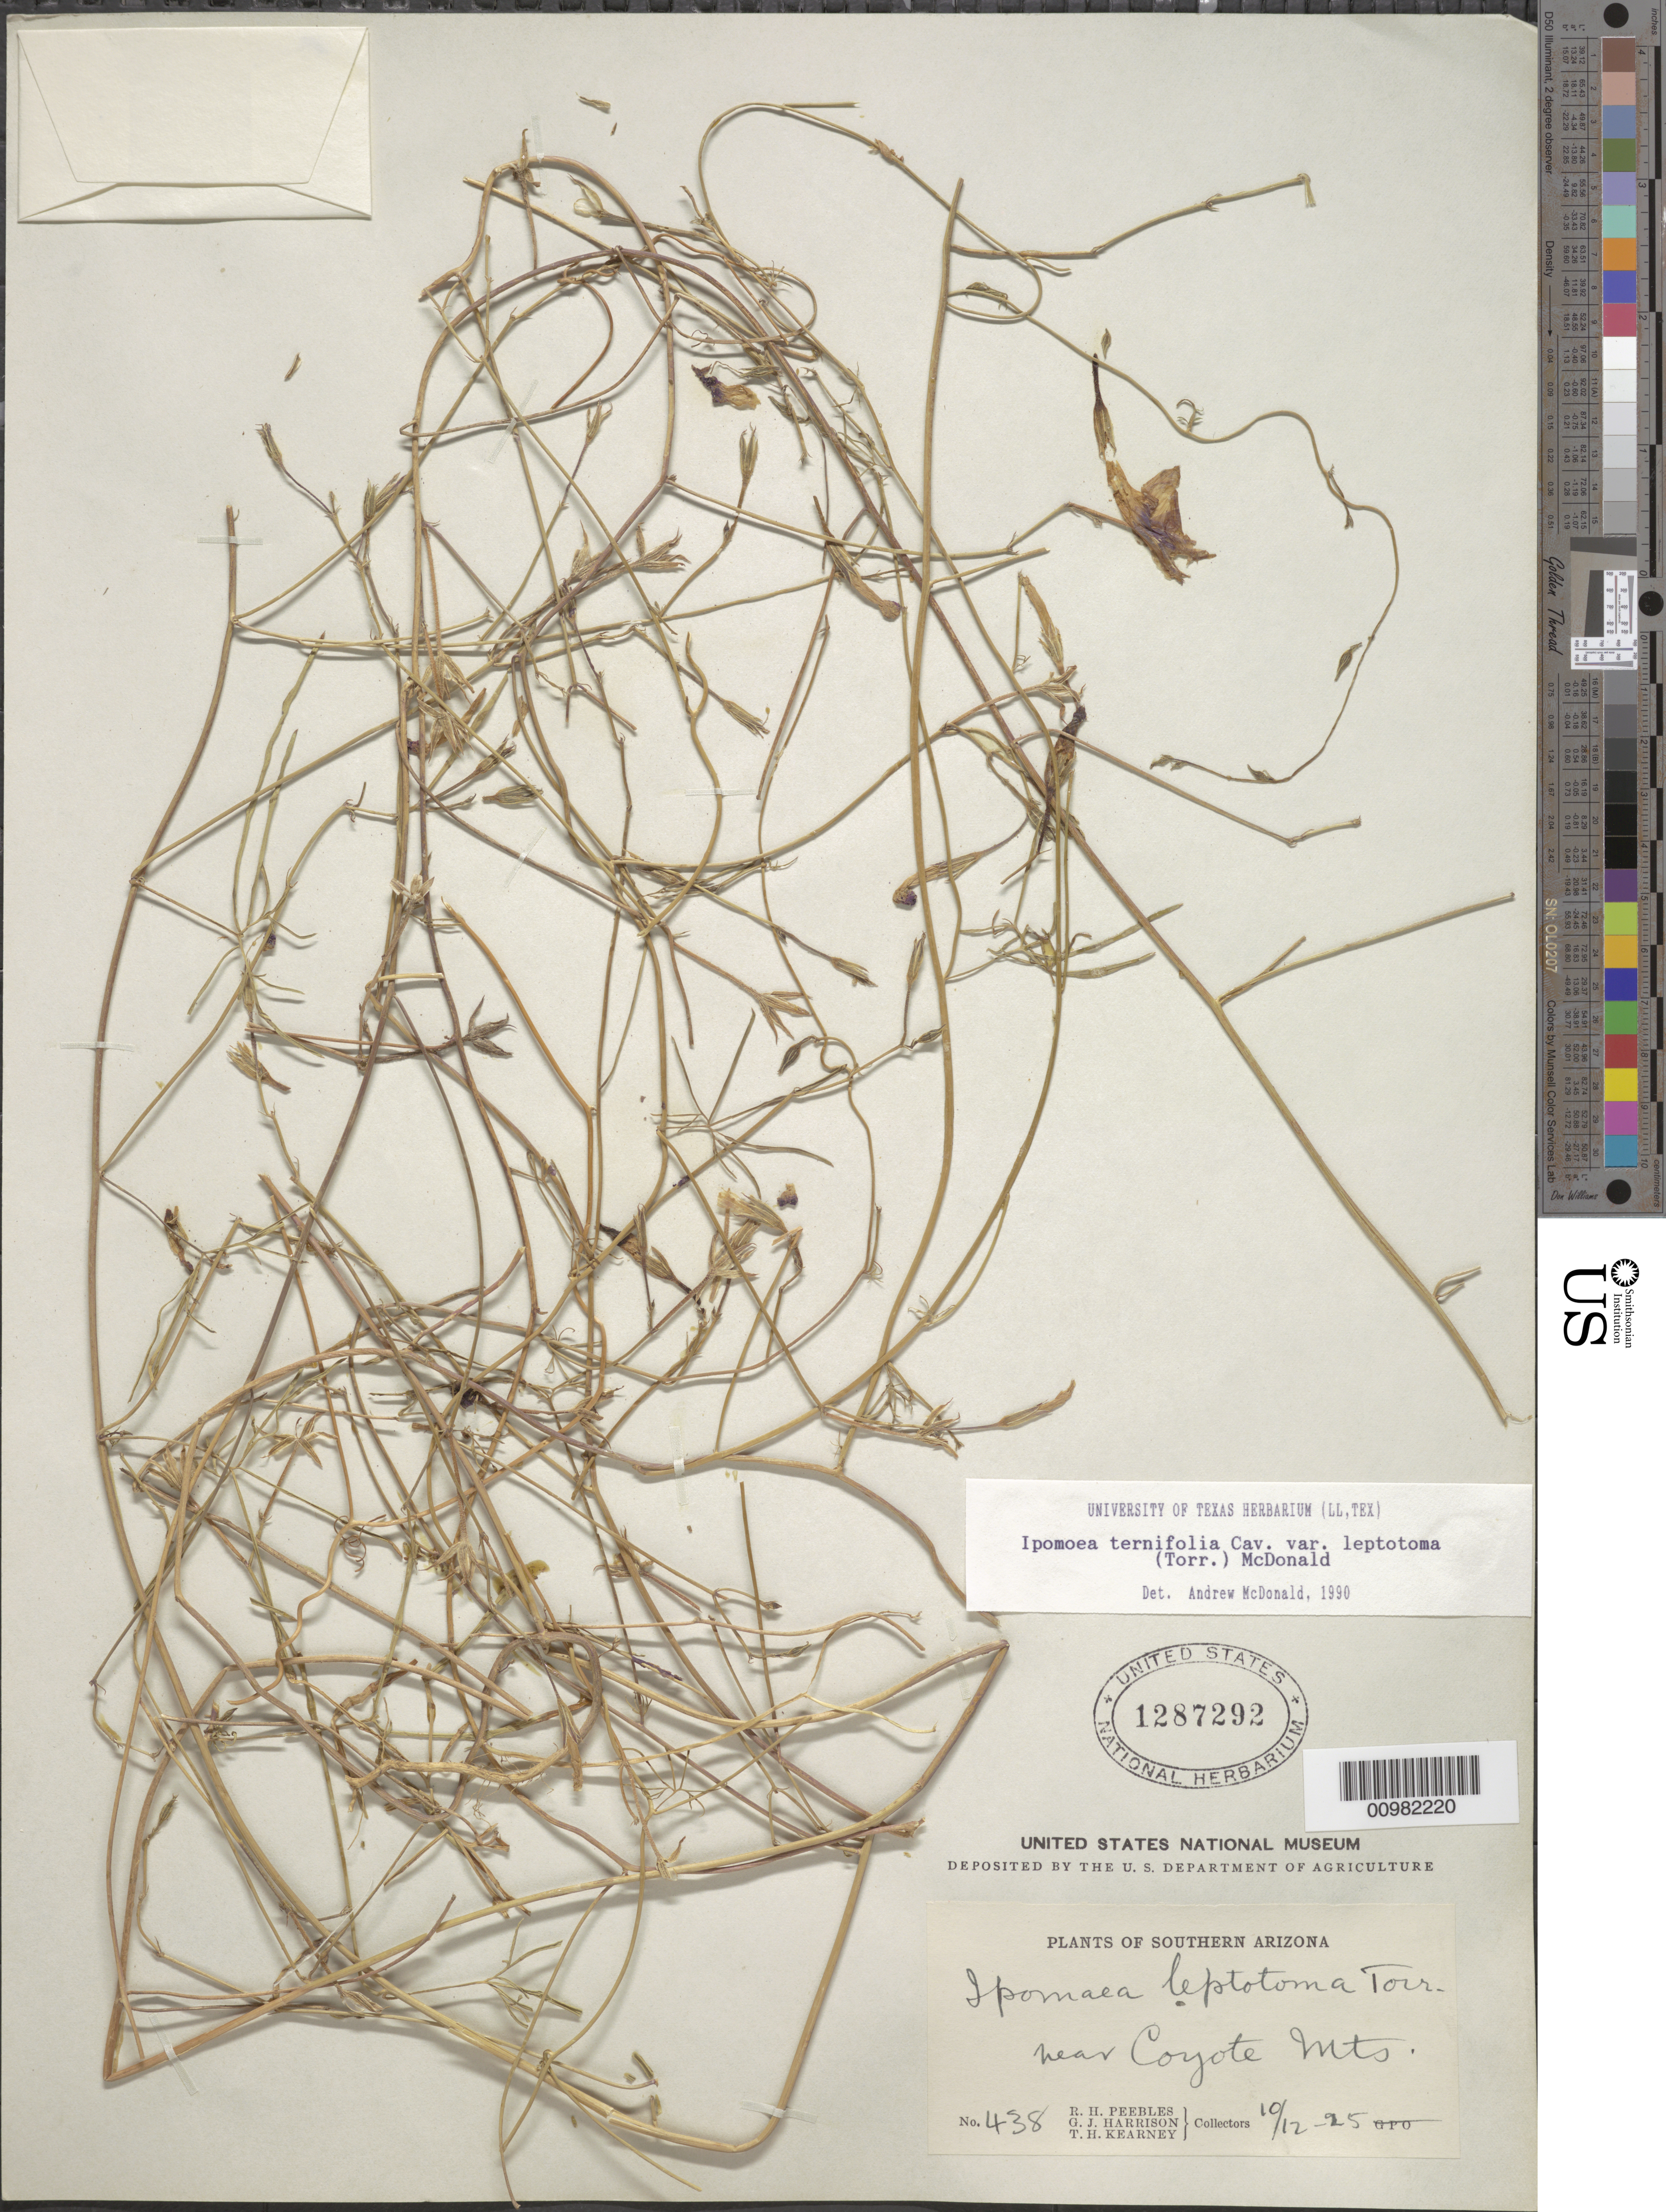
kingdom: Plantae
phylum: Tracheophyta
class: Magnoliopsida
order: Solanales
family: Convolvulaceae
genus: Ipomoea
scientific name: Ipomoea ternifolia var. leptotoma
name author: (Torr.) J.A. McDonald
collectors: R. H. Peebles & G. J. Harrison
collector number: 438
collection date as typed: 12 Oct 1925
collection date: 1925-10-12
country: United States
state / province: Arizona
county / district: Pima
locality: near Coyote Mts.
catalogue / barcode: US 1287292